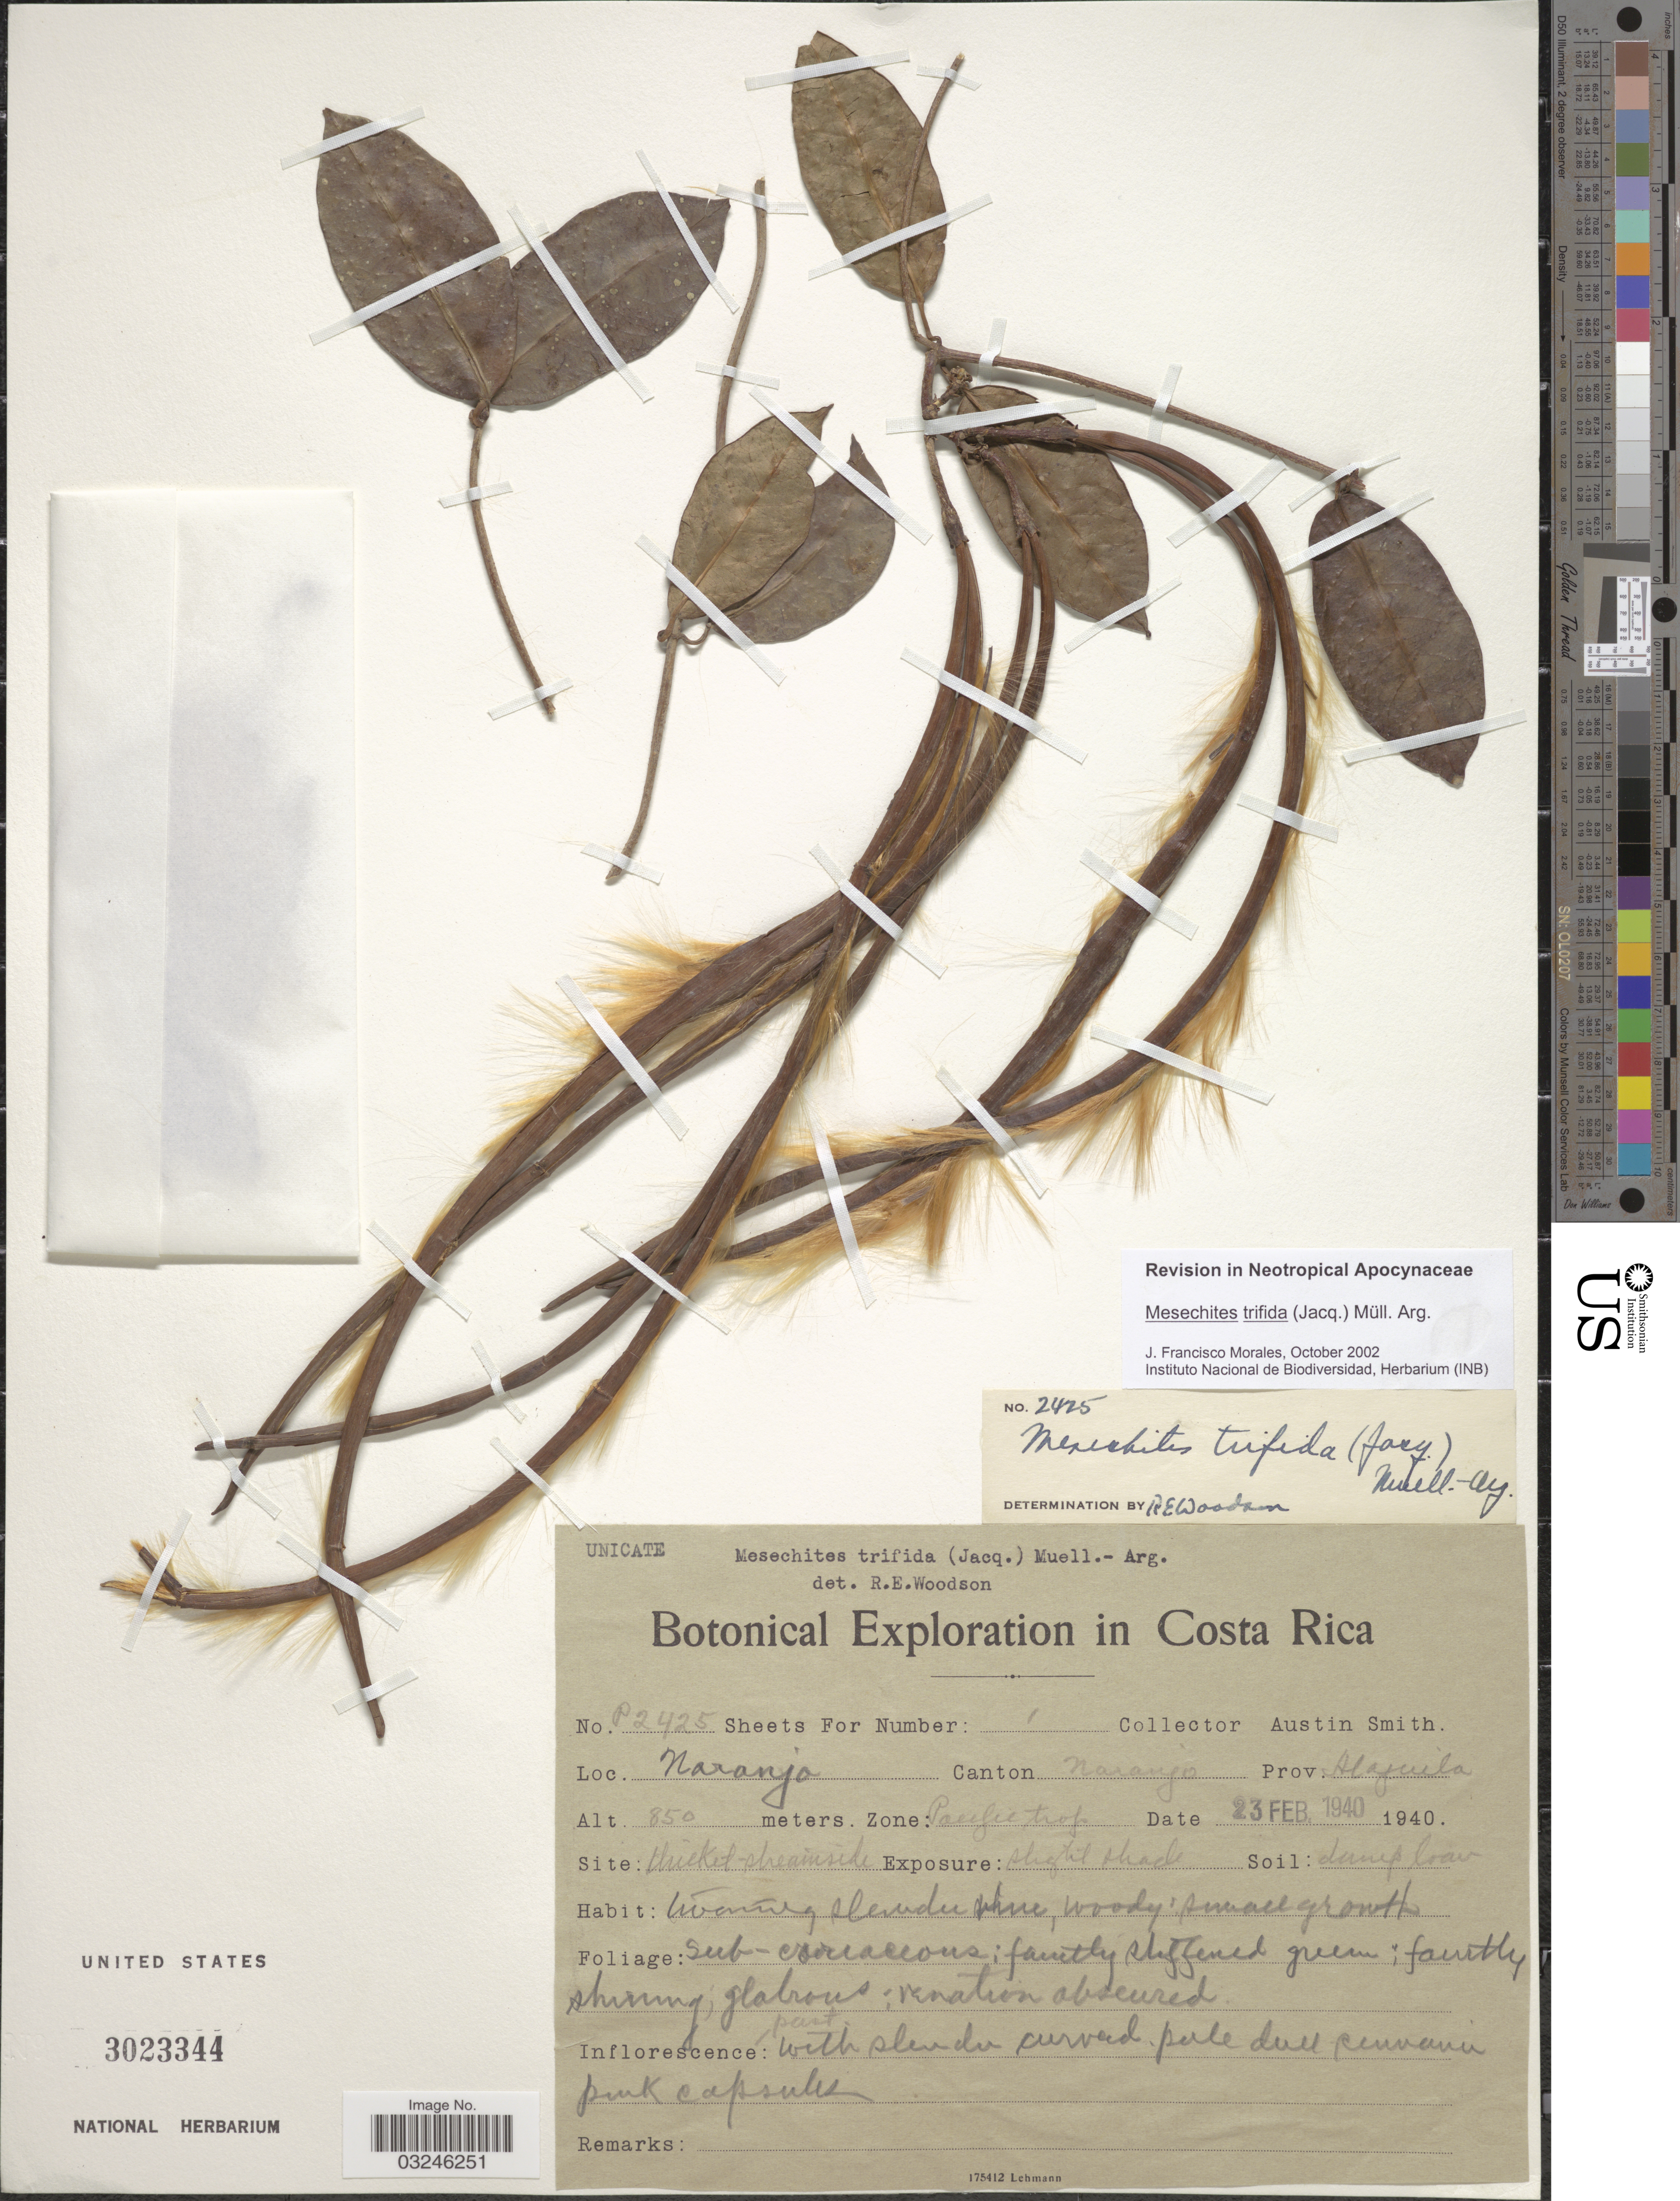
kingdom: Plantae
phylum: Tracheophyta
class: Magnoliopsida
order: Gentianales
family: Apocynaceae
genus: Mesechites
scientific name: Mesechites trifidus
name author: (Jacq.) Müll. Arg.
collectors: Aust P. Smith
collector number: P2425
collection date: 1940-02-23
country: Costa Rica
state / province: Alajuela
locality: Naranjo. Canton Naranjo.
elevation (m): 850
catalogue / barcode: US 3023344